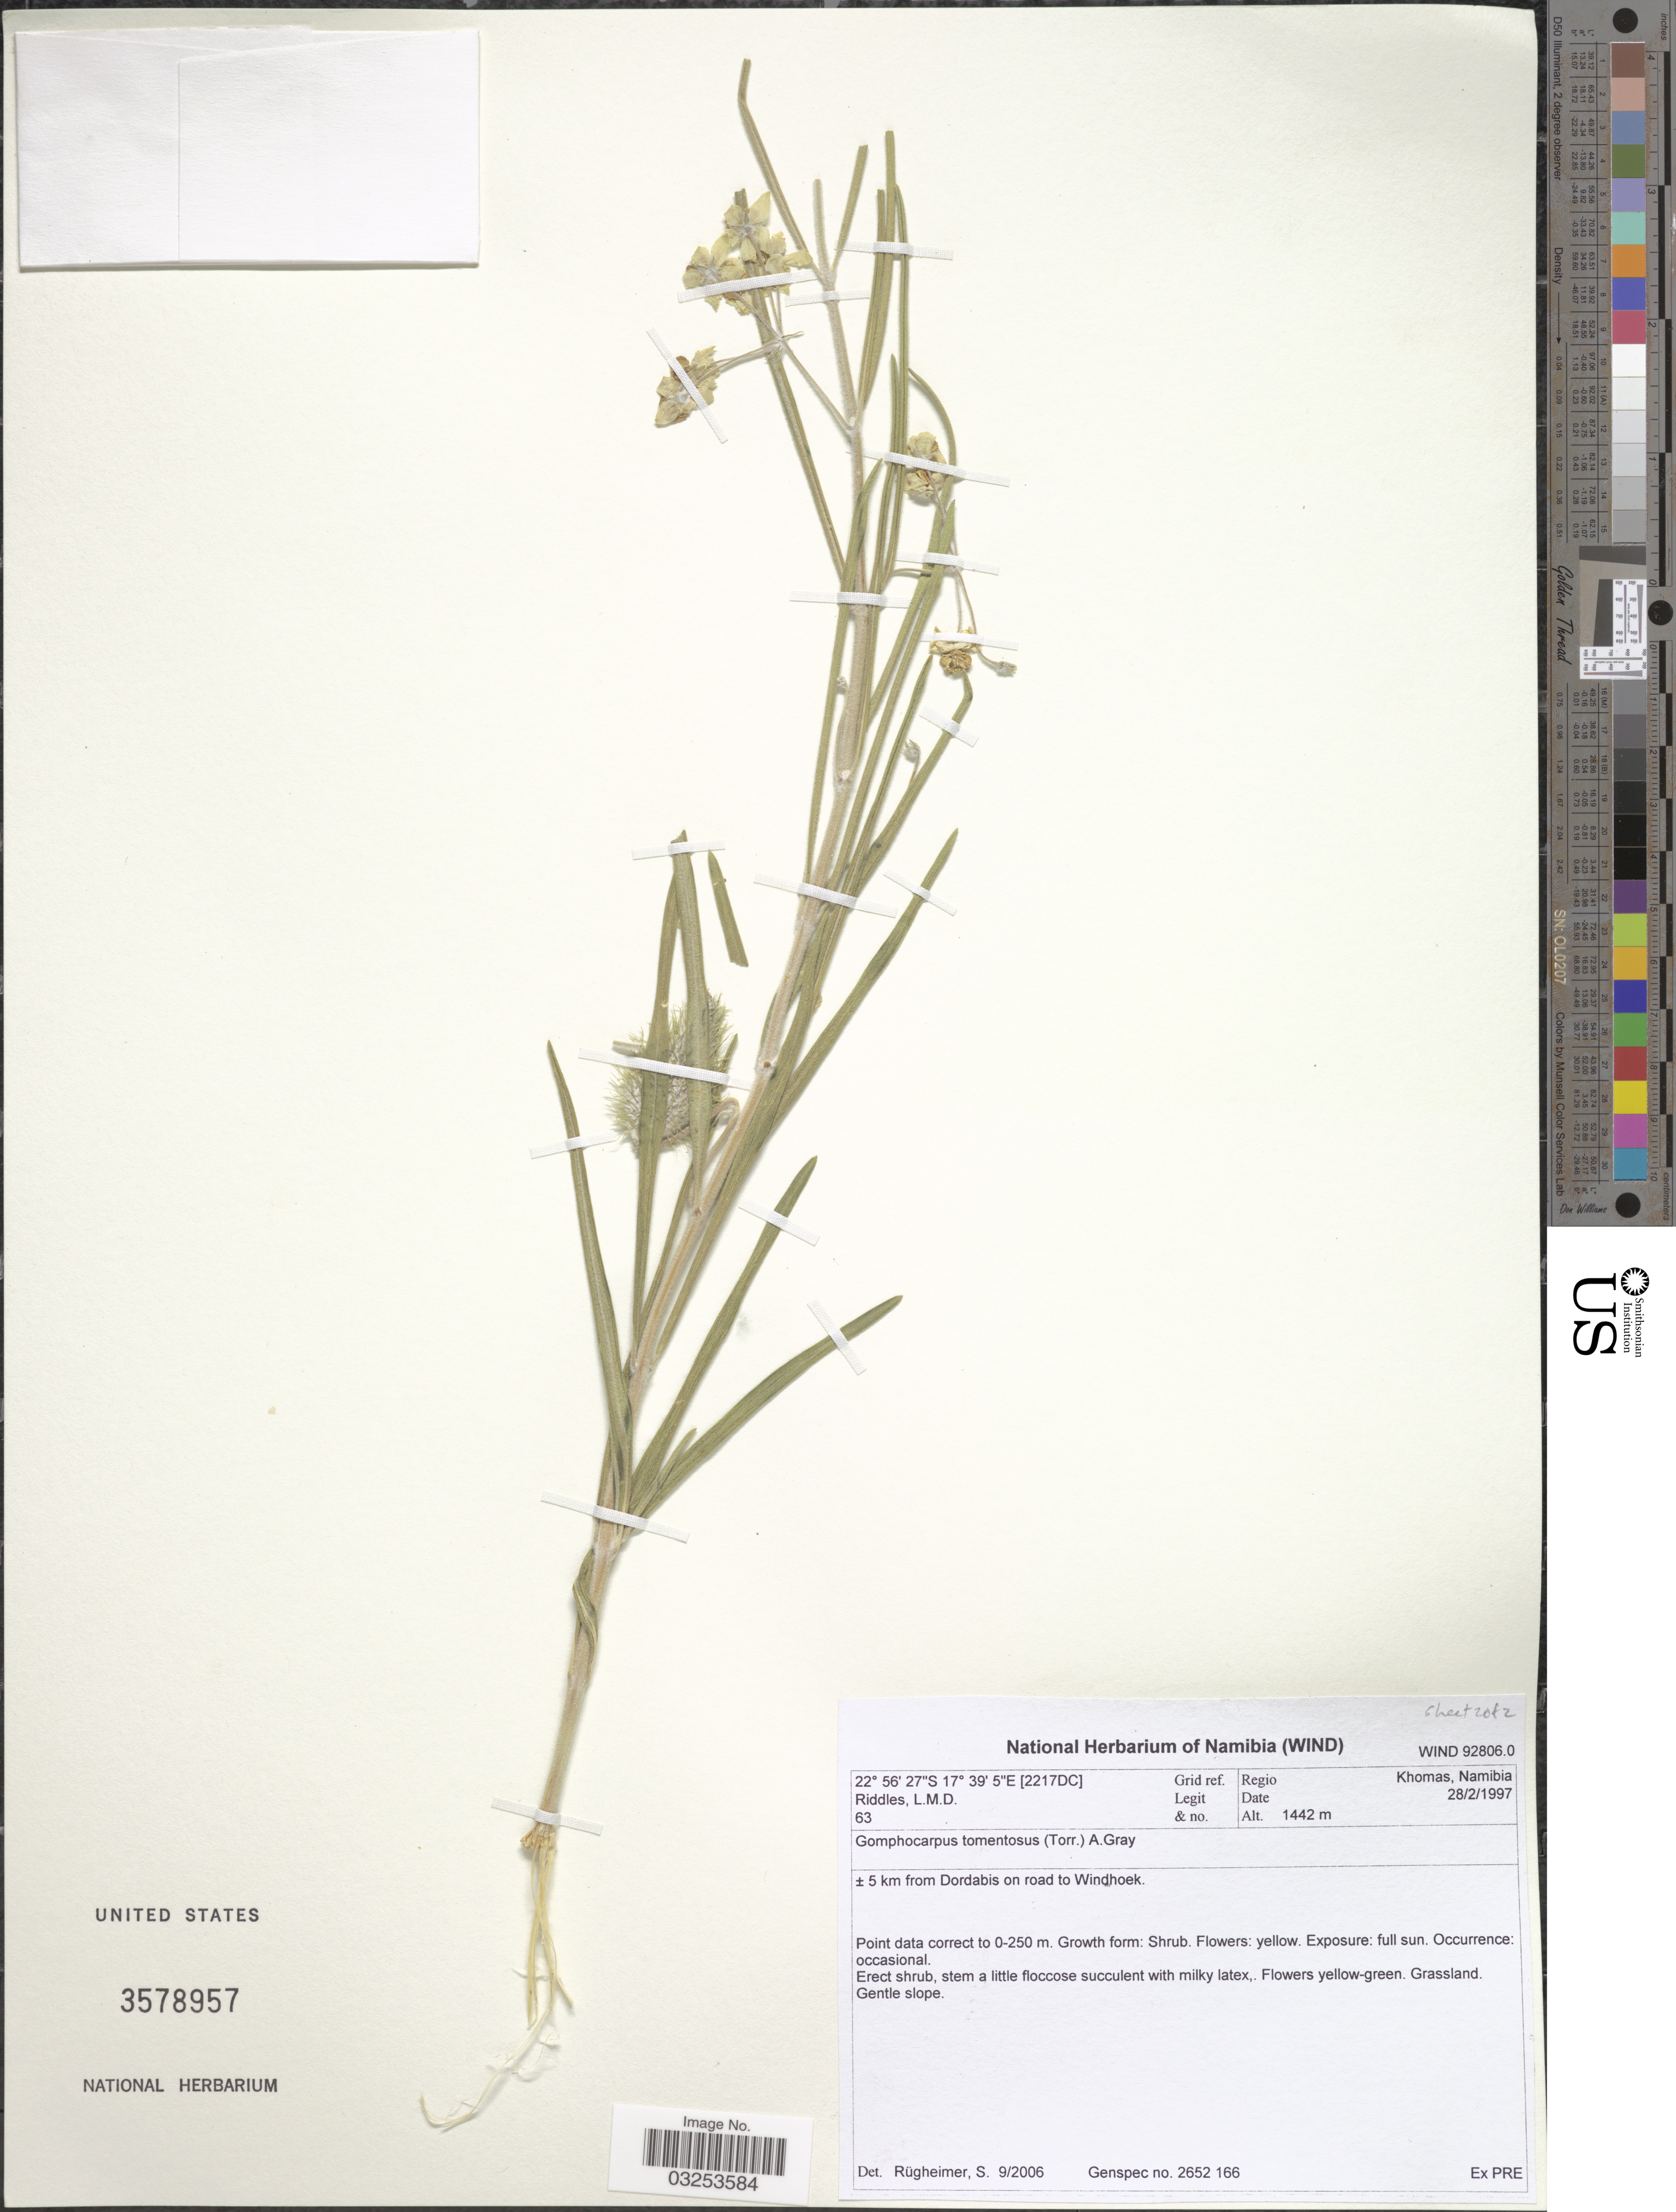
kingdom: Plantae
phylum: Tracheophyta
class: Magnoliopsida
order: Gentianales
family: Apocynaceae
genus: Gomphocarpus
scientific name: Gomphocarpus tomentosus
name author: Burch.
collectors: L. Riddles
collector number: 63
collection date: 1997-02-28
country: Namibia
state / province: Khomas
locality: Regio Khomas, Namibia. Grid ref. (2217DC). ± 5 km from Dordabis on road to Windhoek.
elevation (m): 1442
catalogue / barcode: US 3578957